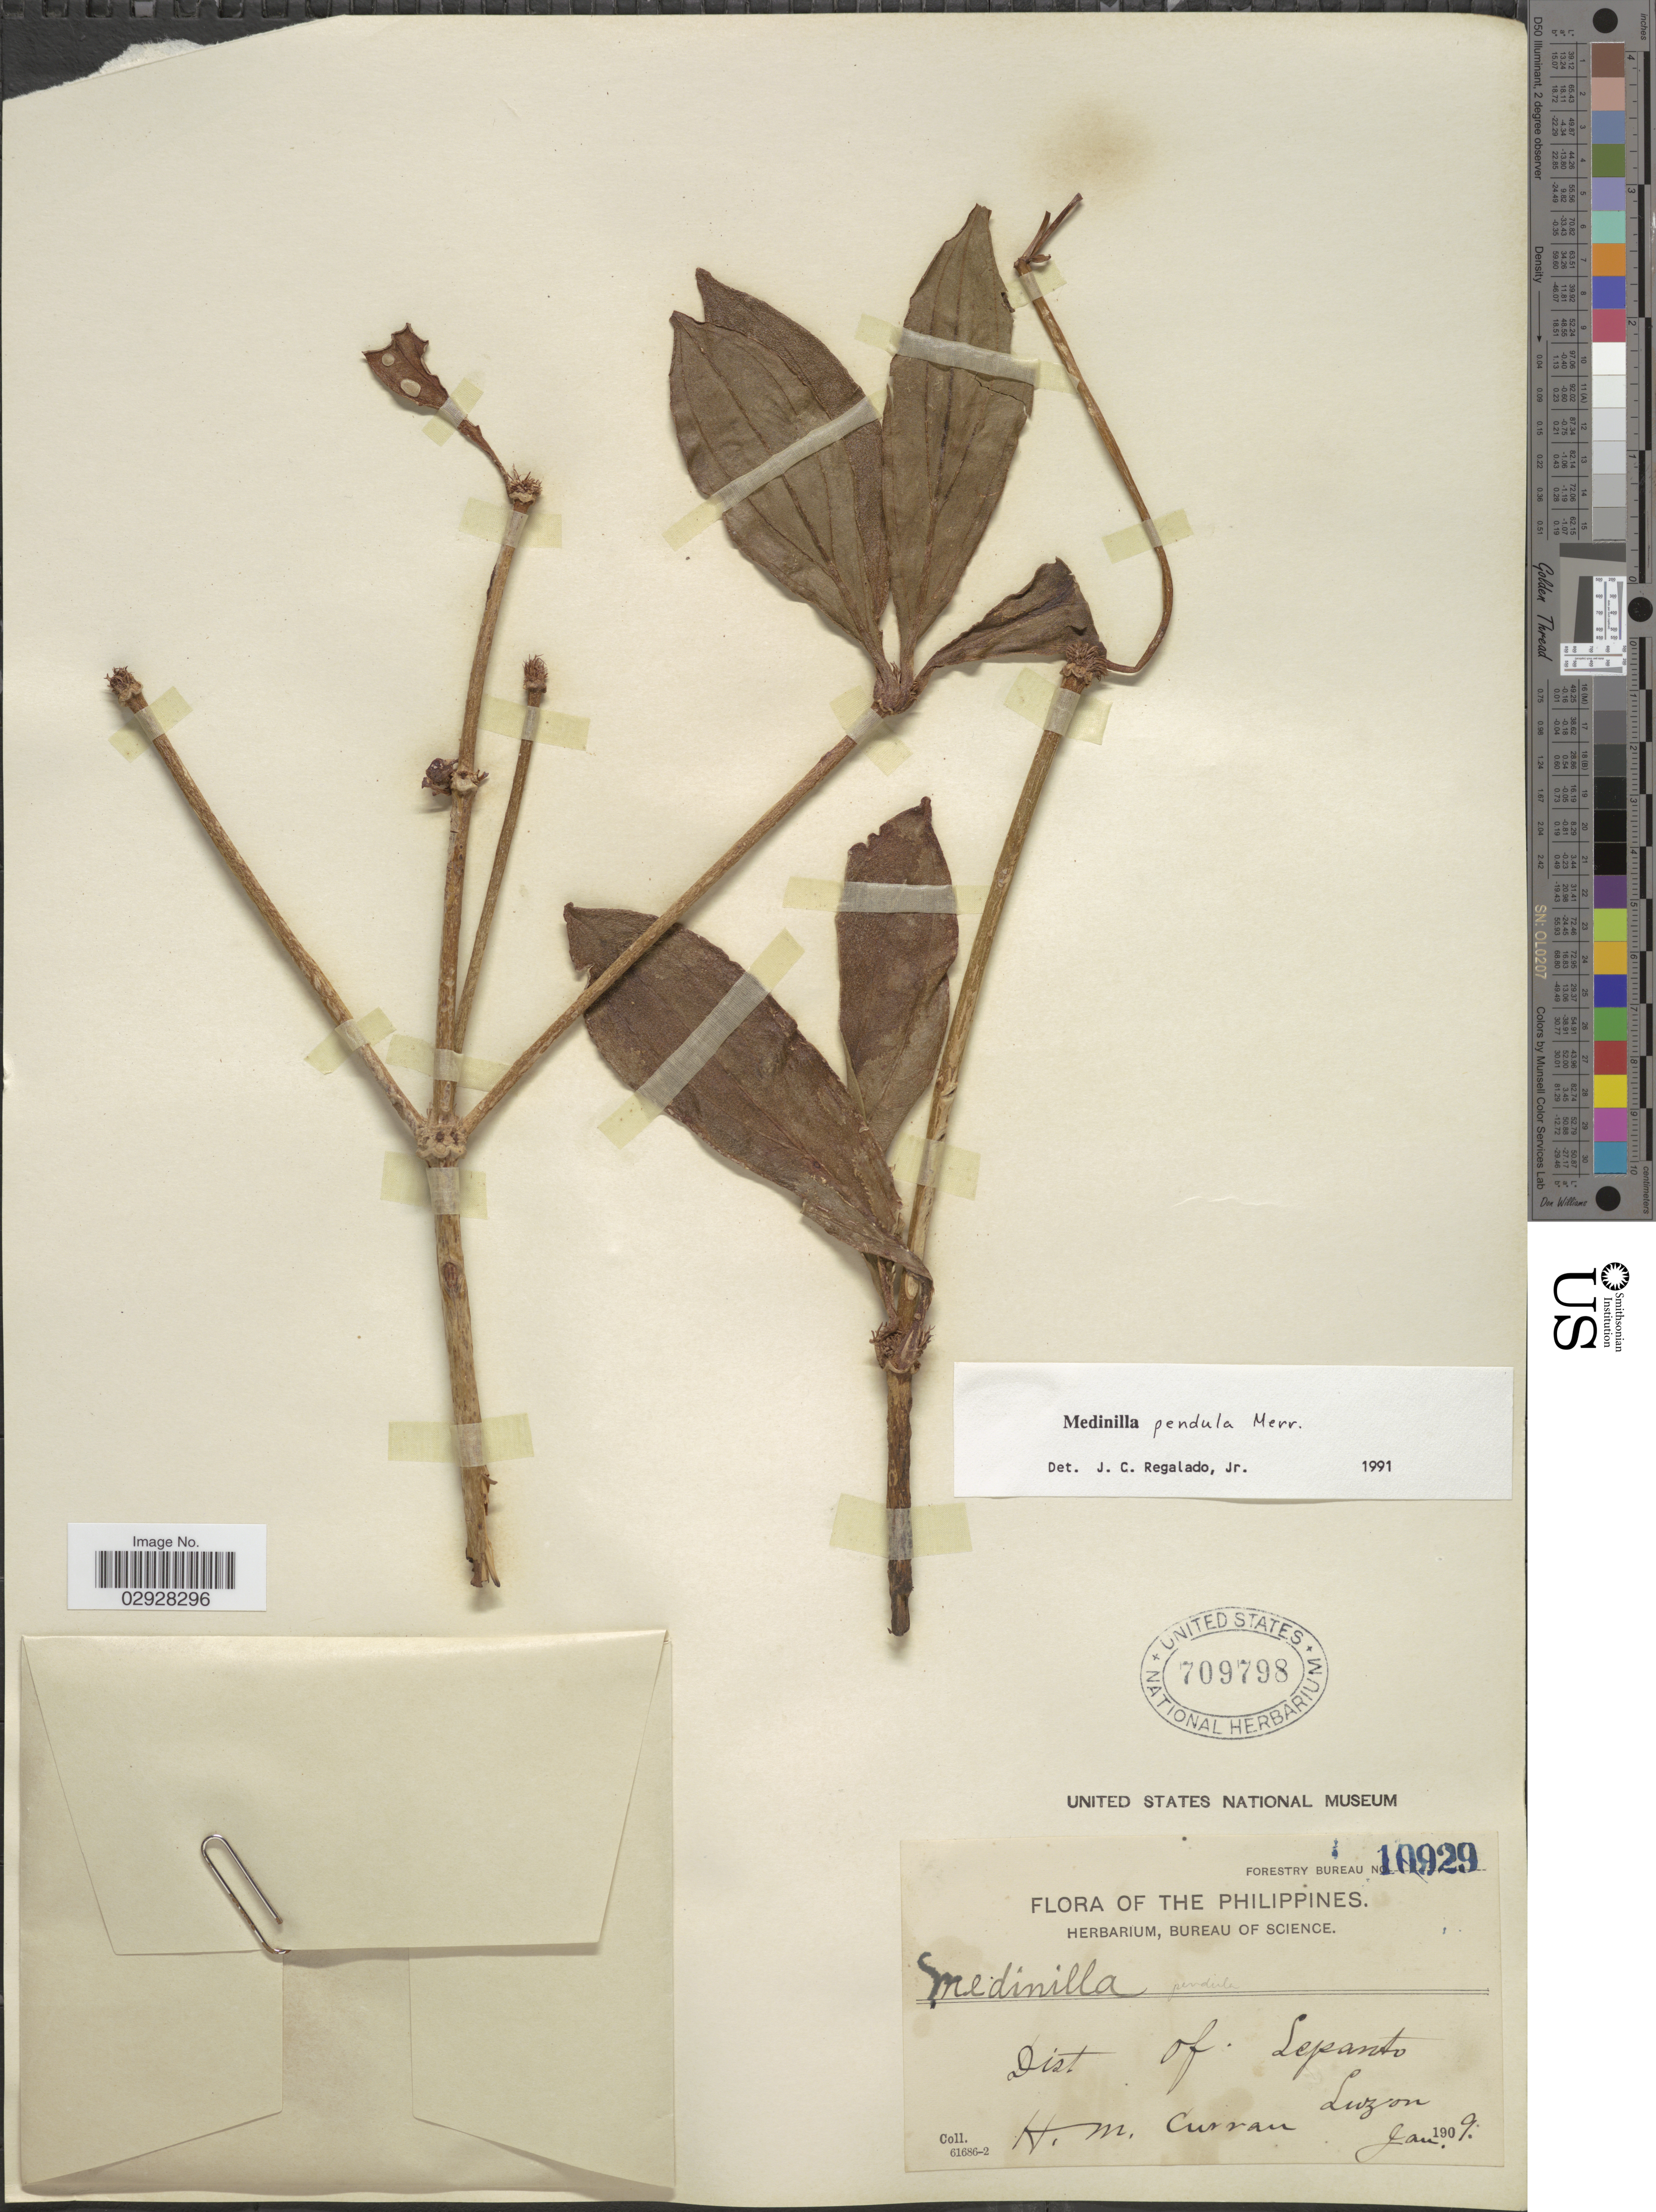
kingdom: Plantae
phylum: Tracheophyta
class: Magnoliopsida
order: Myrtales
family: Melastomataceae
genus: Medinilla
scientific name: Medinilla pendula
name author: Merr.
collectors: H. M. Curran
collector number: Forestry Bureau 10929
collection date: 1909-01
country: Philippines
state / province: Cordillera (Administrative Region)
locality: Dist. of Lepanto, Luzon.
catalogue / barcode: US 709798